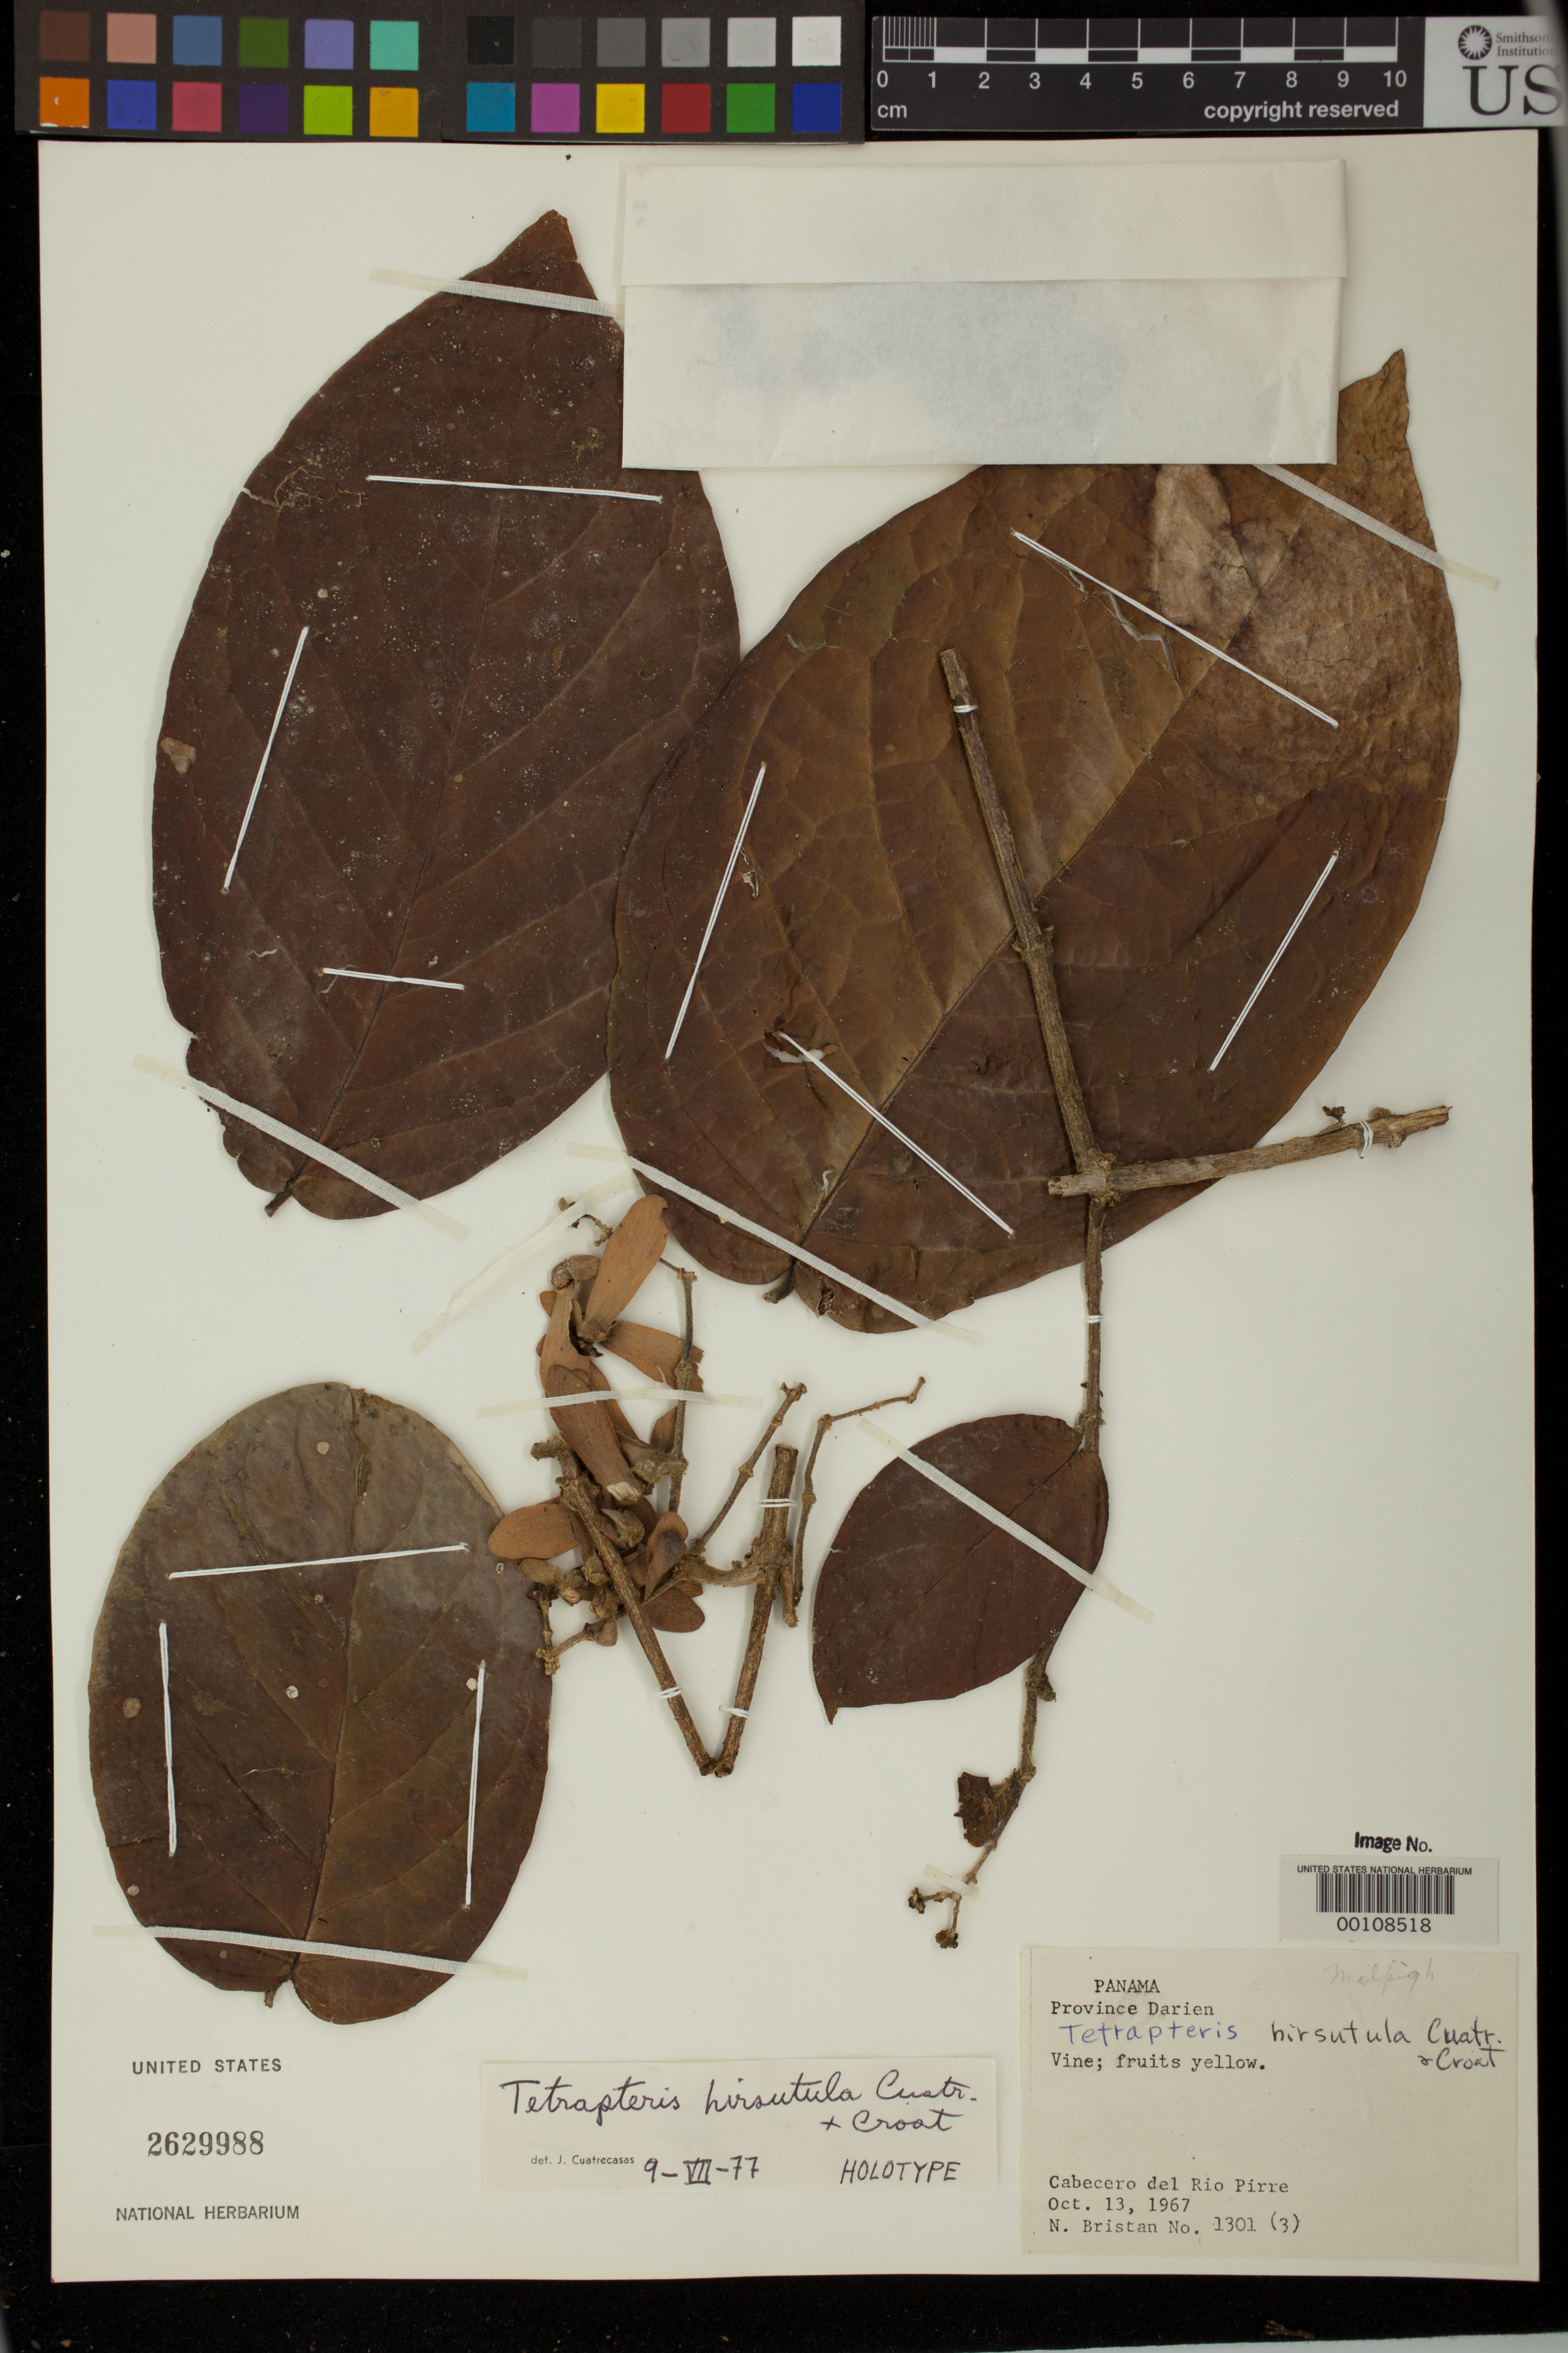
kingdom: Plantae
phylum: Tracheophyta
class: Magnoliopsida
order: Malpighiales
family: Malpighiaceae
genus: Tetrapterys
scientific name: Tetrapterys hirsutula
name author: Cuatrec. & Croat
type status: Holotype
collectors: N. Bristan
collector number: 1301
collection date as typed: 13 Oct 1967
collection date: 1967-10-13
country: Panama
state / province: Darién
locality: Cabecero del Rio Pirre.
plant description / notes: A second US sheet (USNH 2828400) is mounted with fragmentary material, "Holotype, fragment" but protologue explicitly (and only) cites USNH 2629988 as the holotype.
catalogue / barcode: US 2629988